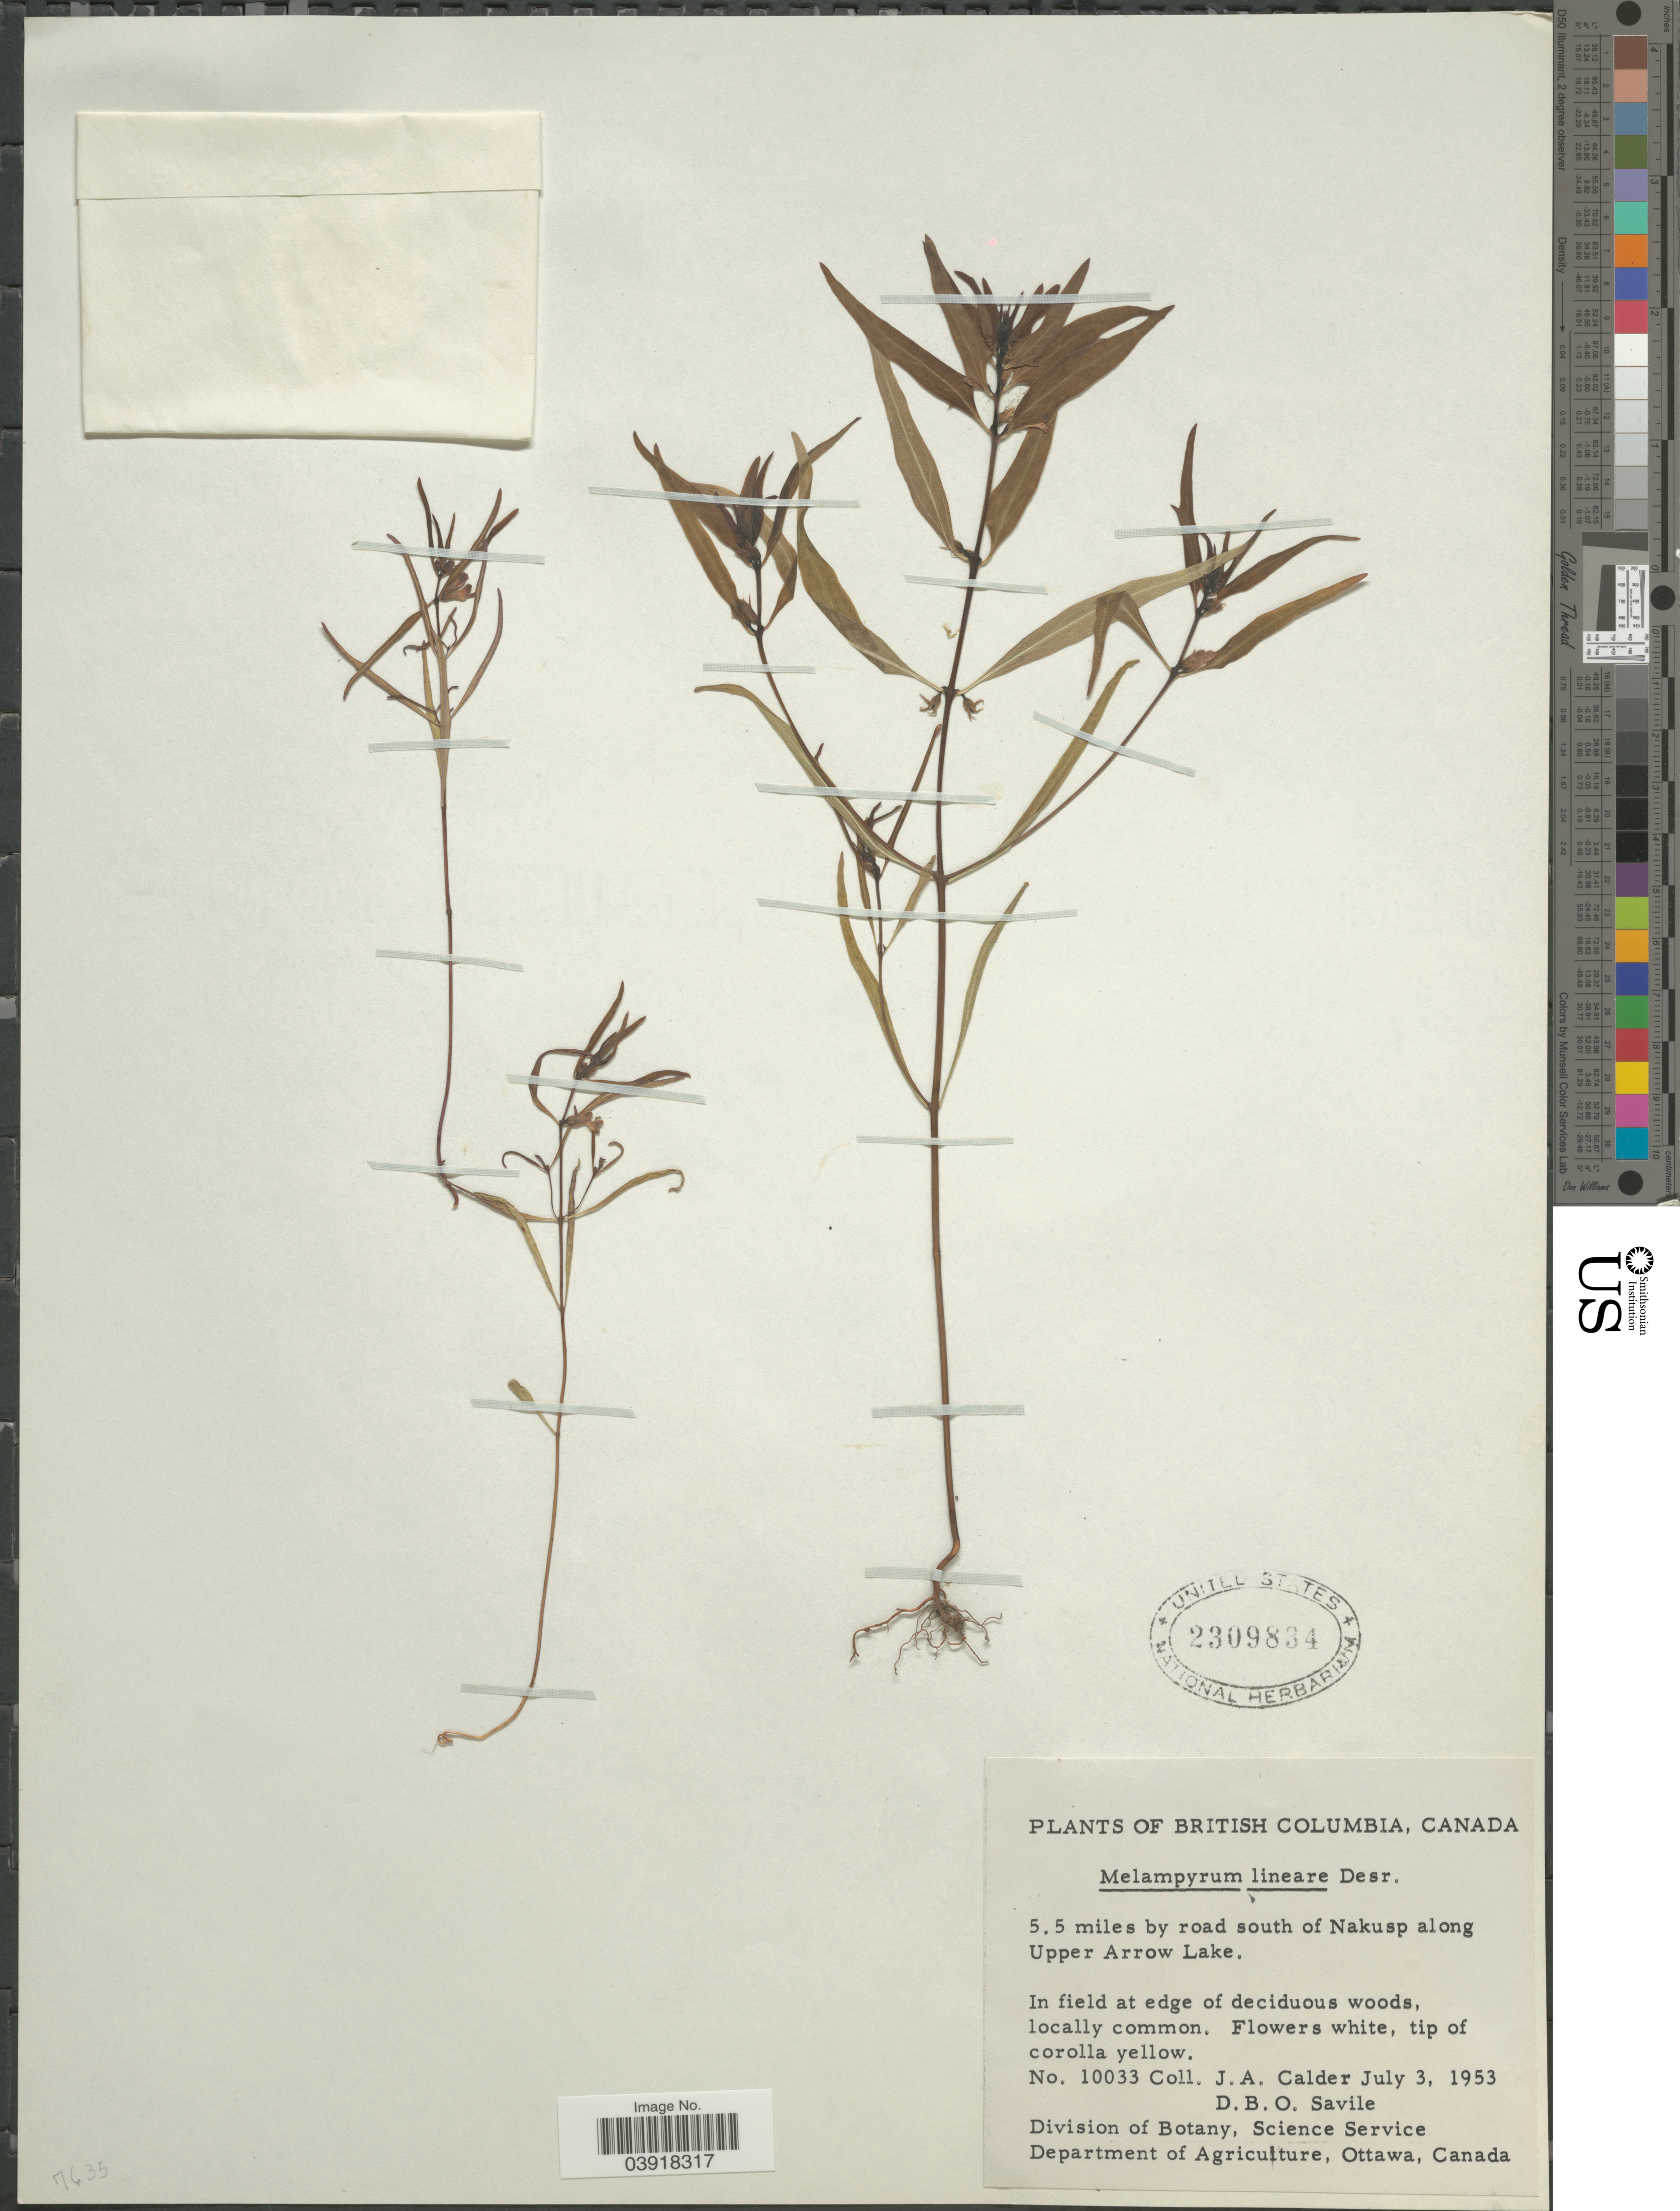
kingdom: Plantae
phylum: Tracheophyta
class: Magnoliopsida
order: Lamiales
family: Orobanchaceae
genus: Melampyrum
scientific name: Melampyrum lineare var. latifolium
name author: (Muhl.) P. Beauv.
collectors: J. A. Calder & D. Savile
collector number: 10033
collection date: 1953-07-03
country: Canada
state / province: British Columbia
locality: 5.5 miles by road south of Nakusp along Upper Arrow Lake.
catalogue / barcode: US 2309834